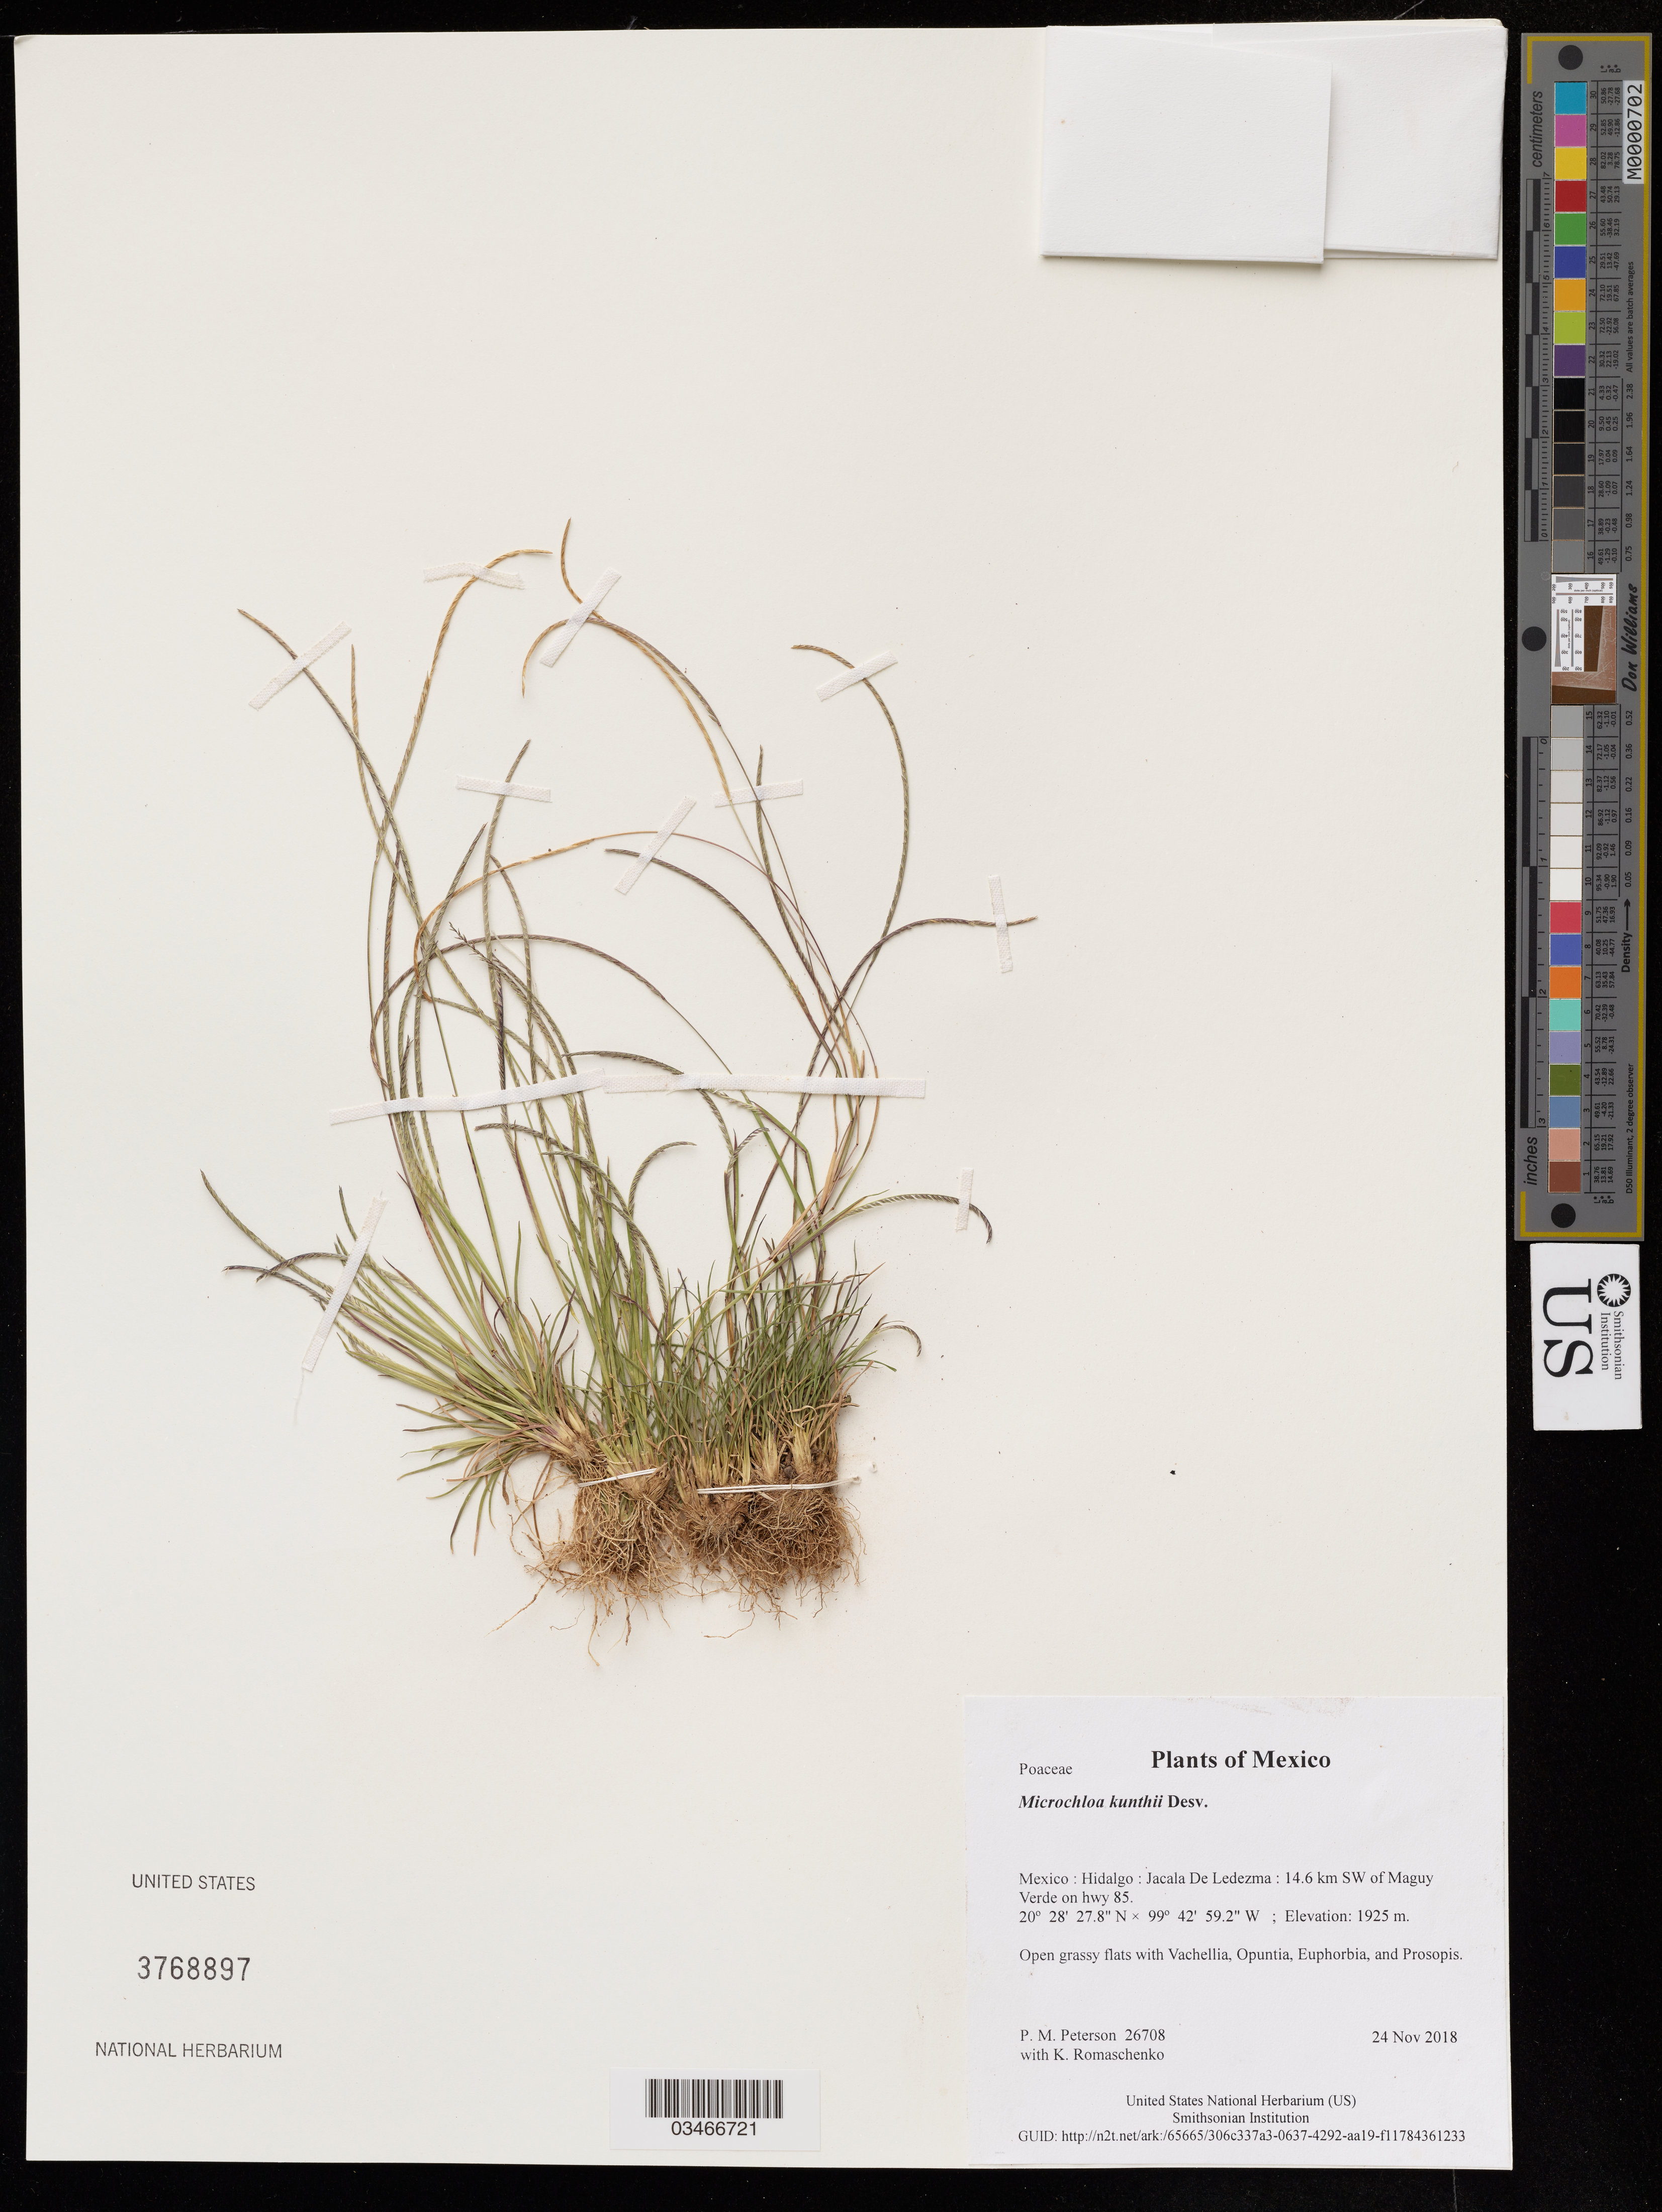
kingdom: Plantae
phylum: Tracheophyta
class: Liliopsida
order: Poales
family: Poaceae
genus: Microchloa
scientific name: Microchloa kunthii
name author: Desv.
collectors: P. M. Peterson & K. Romaschenko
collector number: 26708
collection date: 2018-11-24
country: Mexico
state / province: Hidalgo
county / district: Jacala De Ledezma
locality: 14.6 km SW of Maguy Verde on hwy 85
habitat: Open grassy flats with Vachellia, Opuntia, Euphorbia, and Prosopis.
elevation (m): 1925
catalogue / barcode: US 3768897